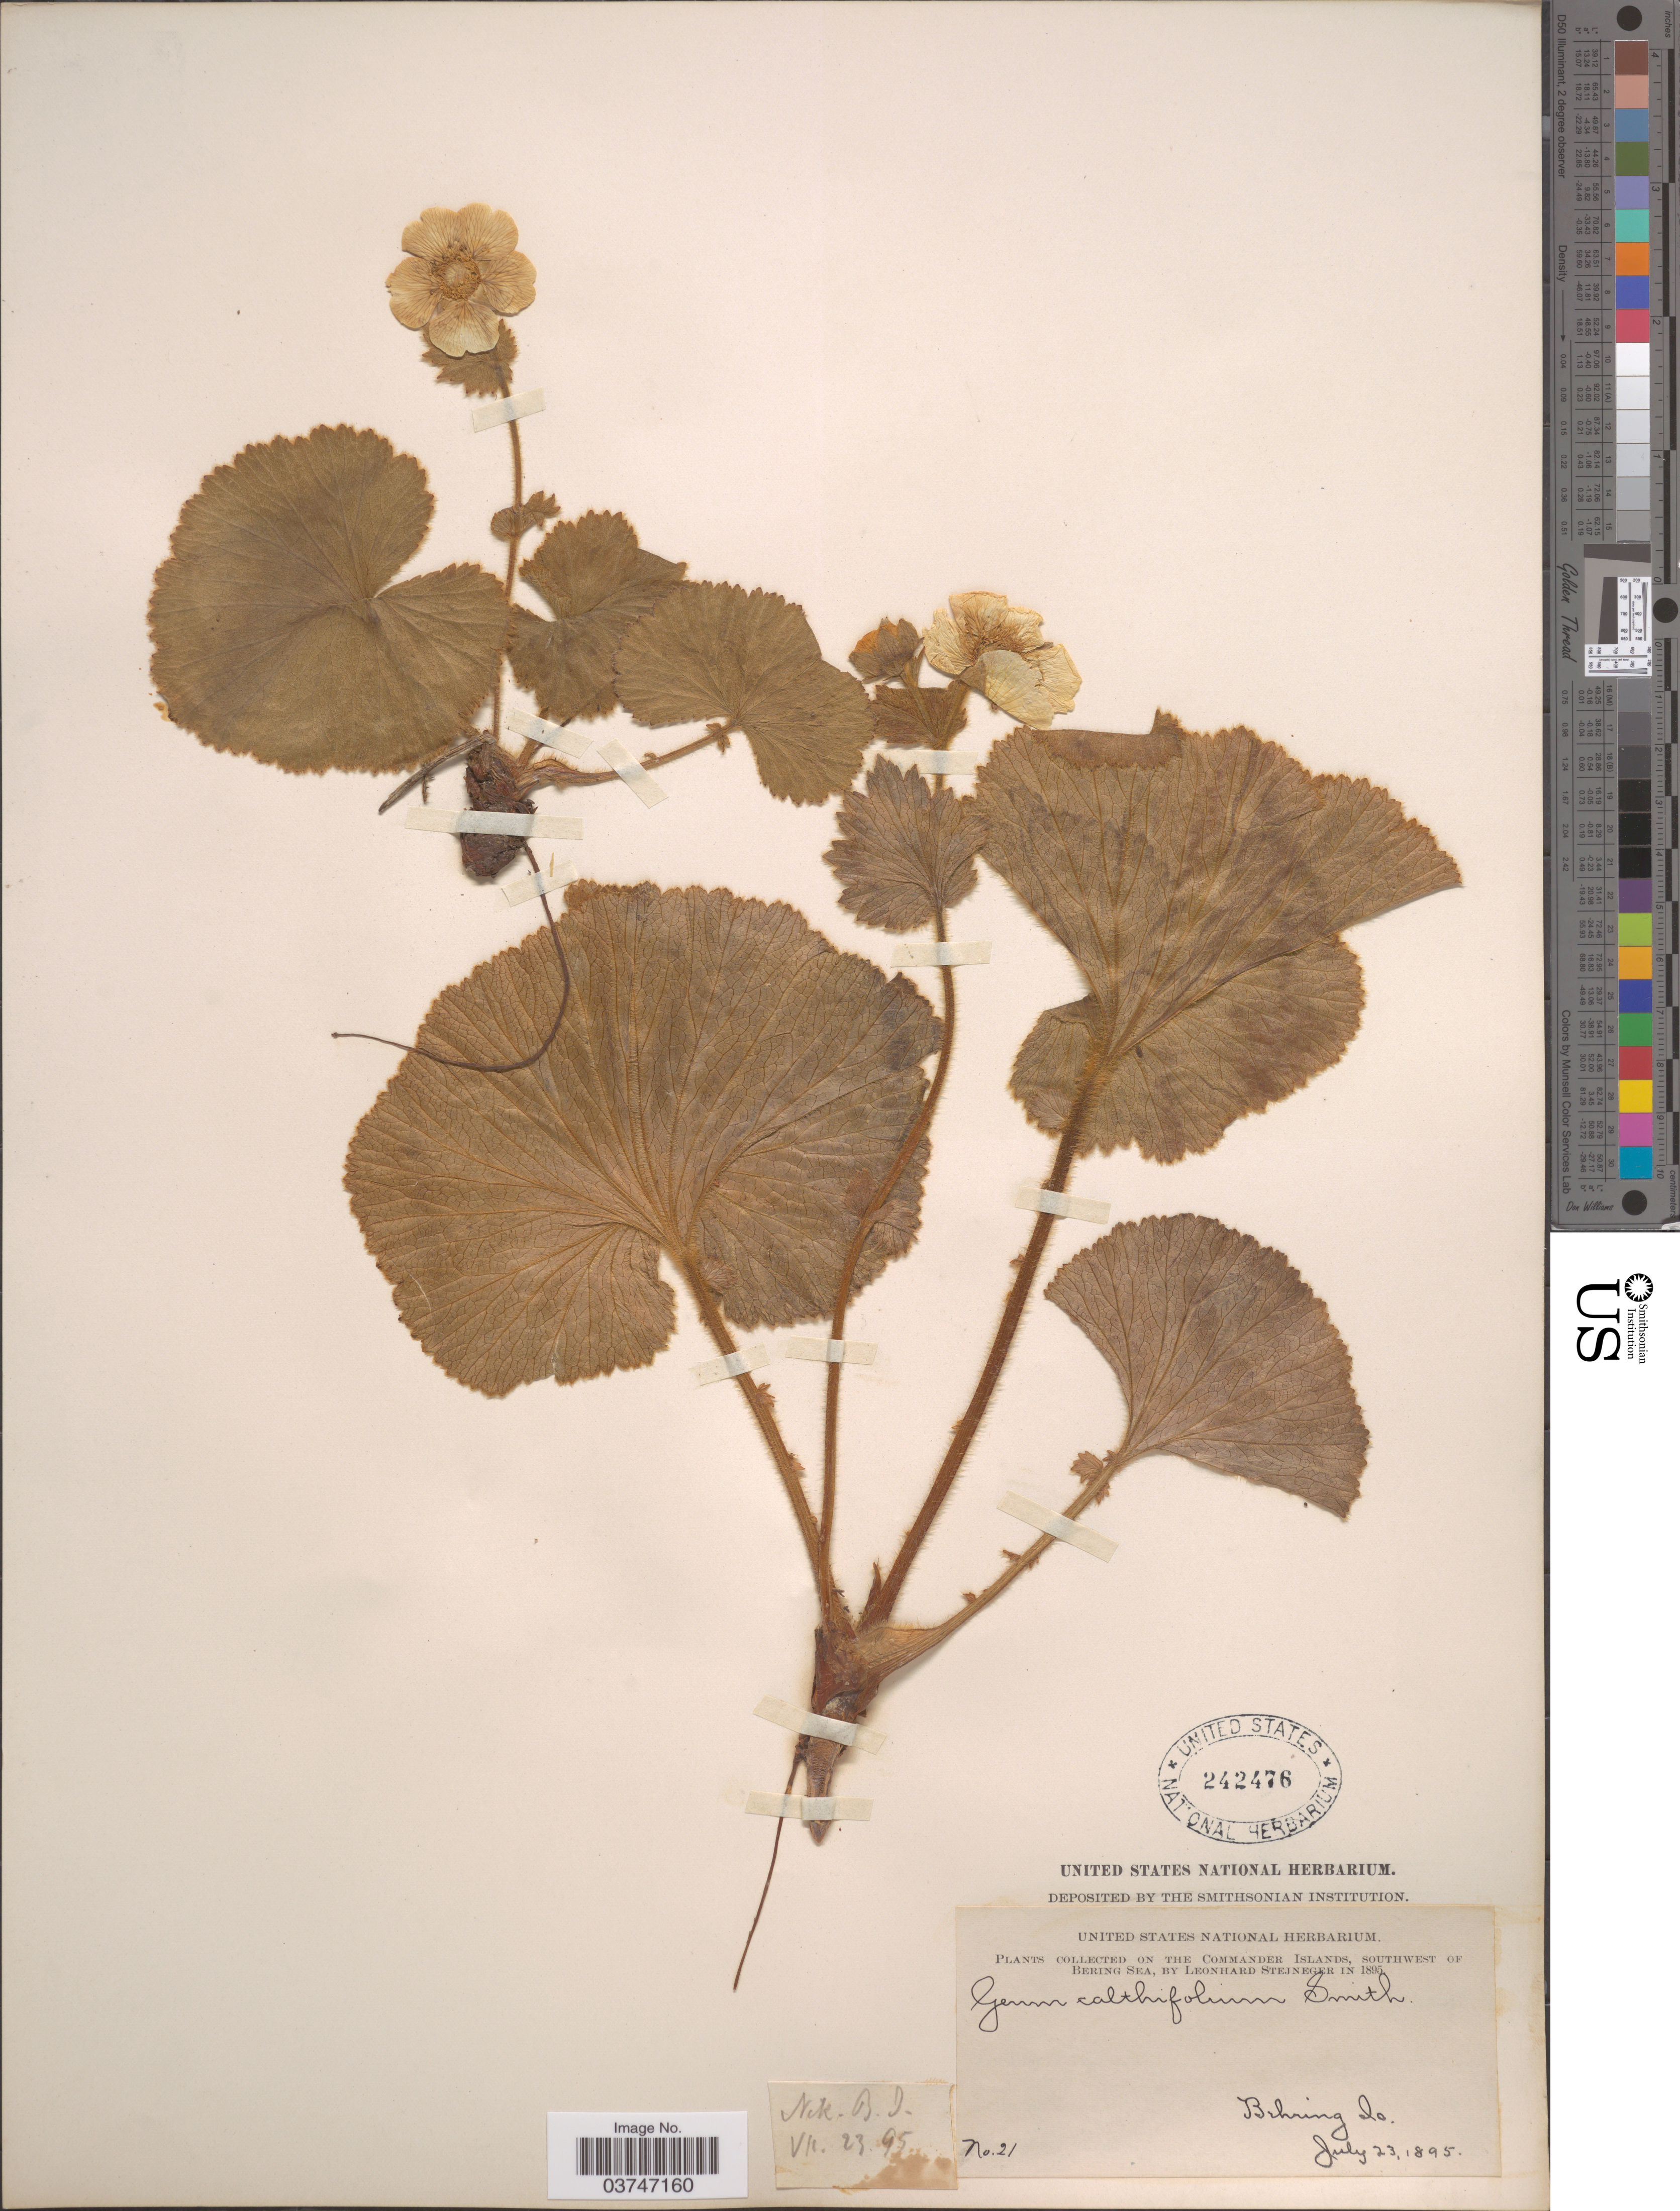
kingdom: Plantae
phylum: Tracheophyta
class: Magnoliopsida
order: Rosales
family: Rosaceae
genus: Geum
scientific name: Geum calthifolium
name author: Menzies ex Sm.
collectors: L. Stejneger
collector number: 21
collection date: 1895-07-23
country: Russian Federation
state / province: Kamchatka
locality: On the Commander Islands, Southwest of Bering Sea.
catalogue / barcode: US 242476